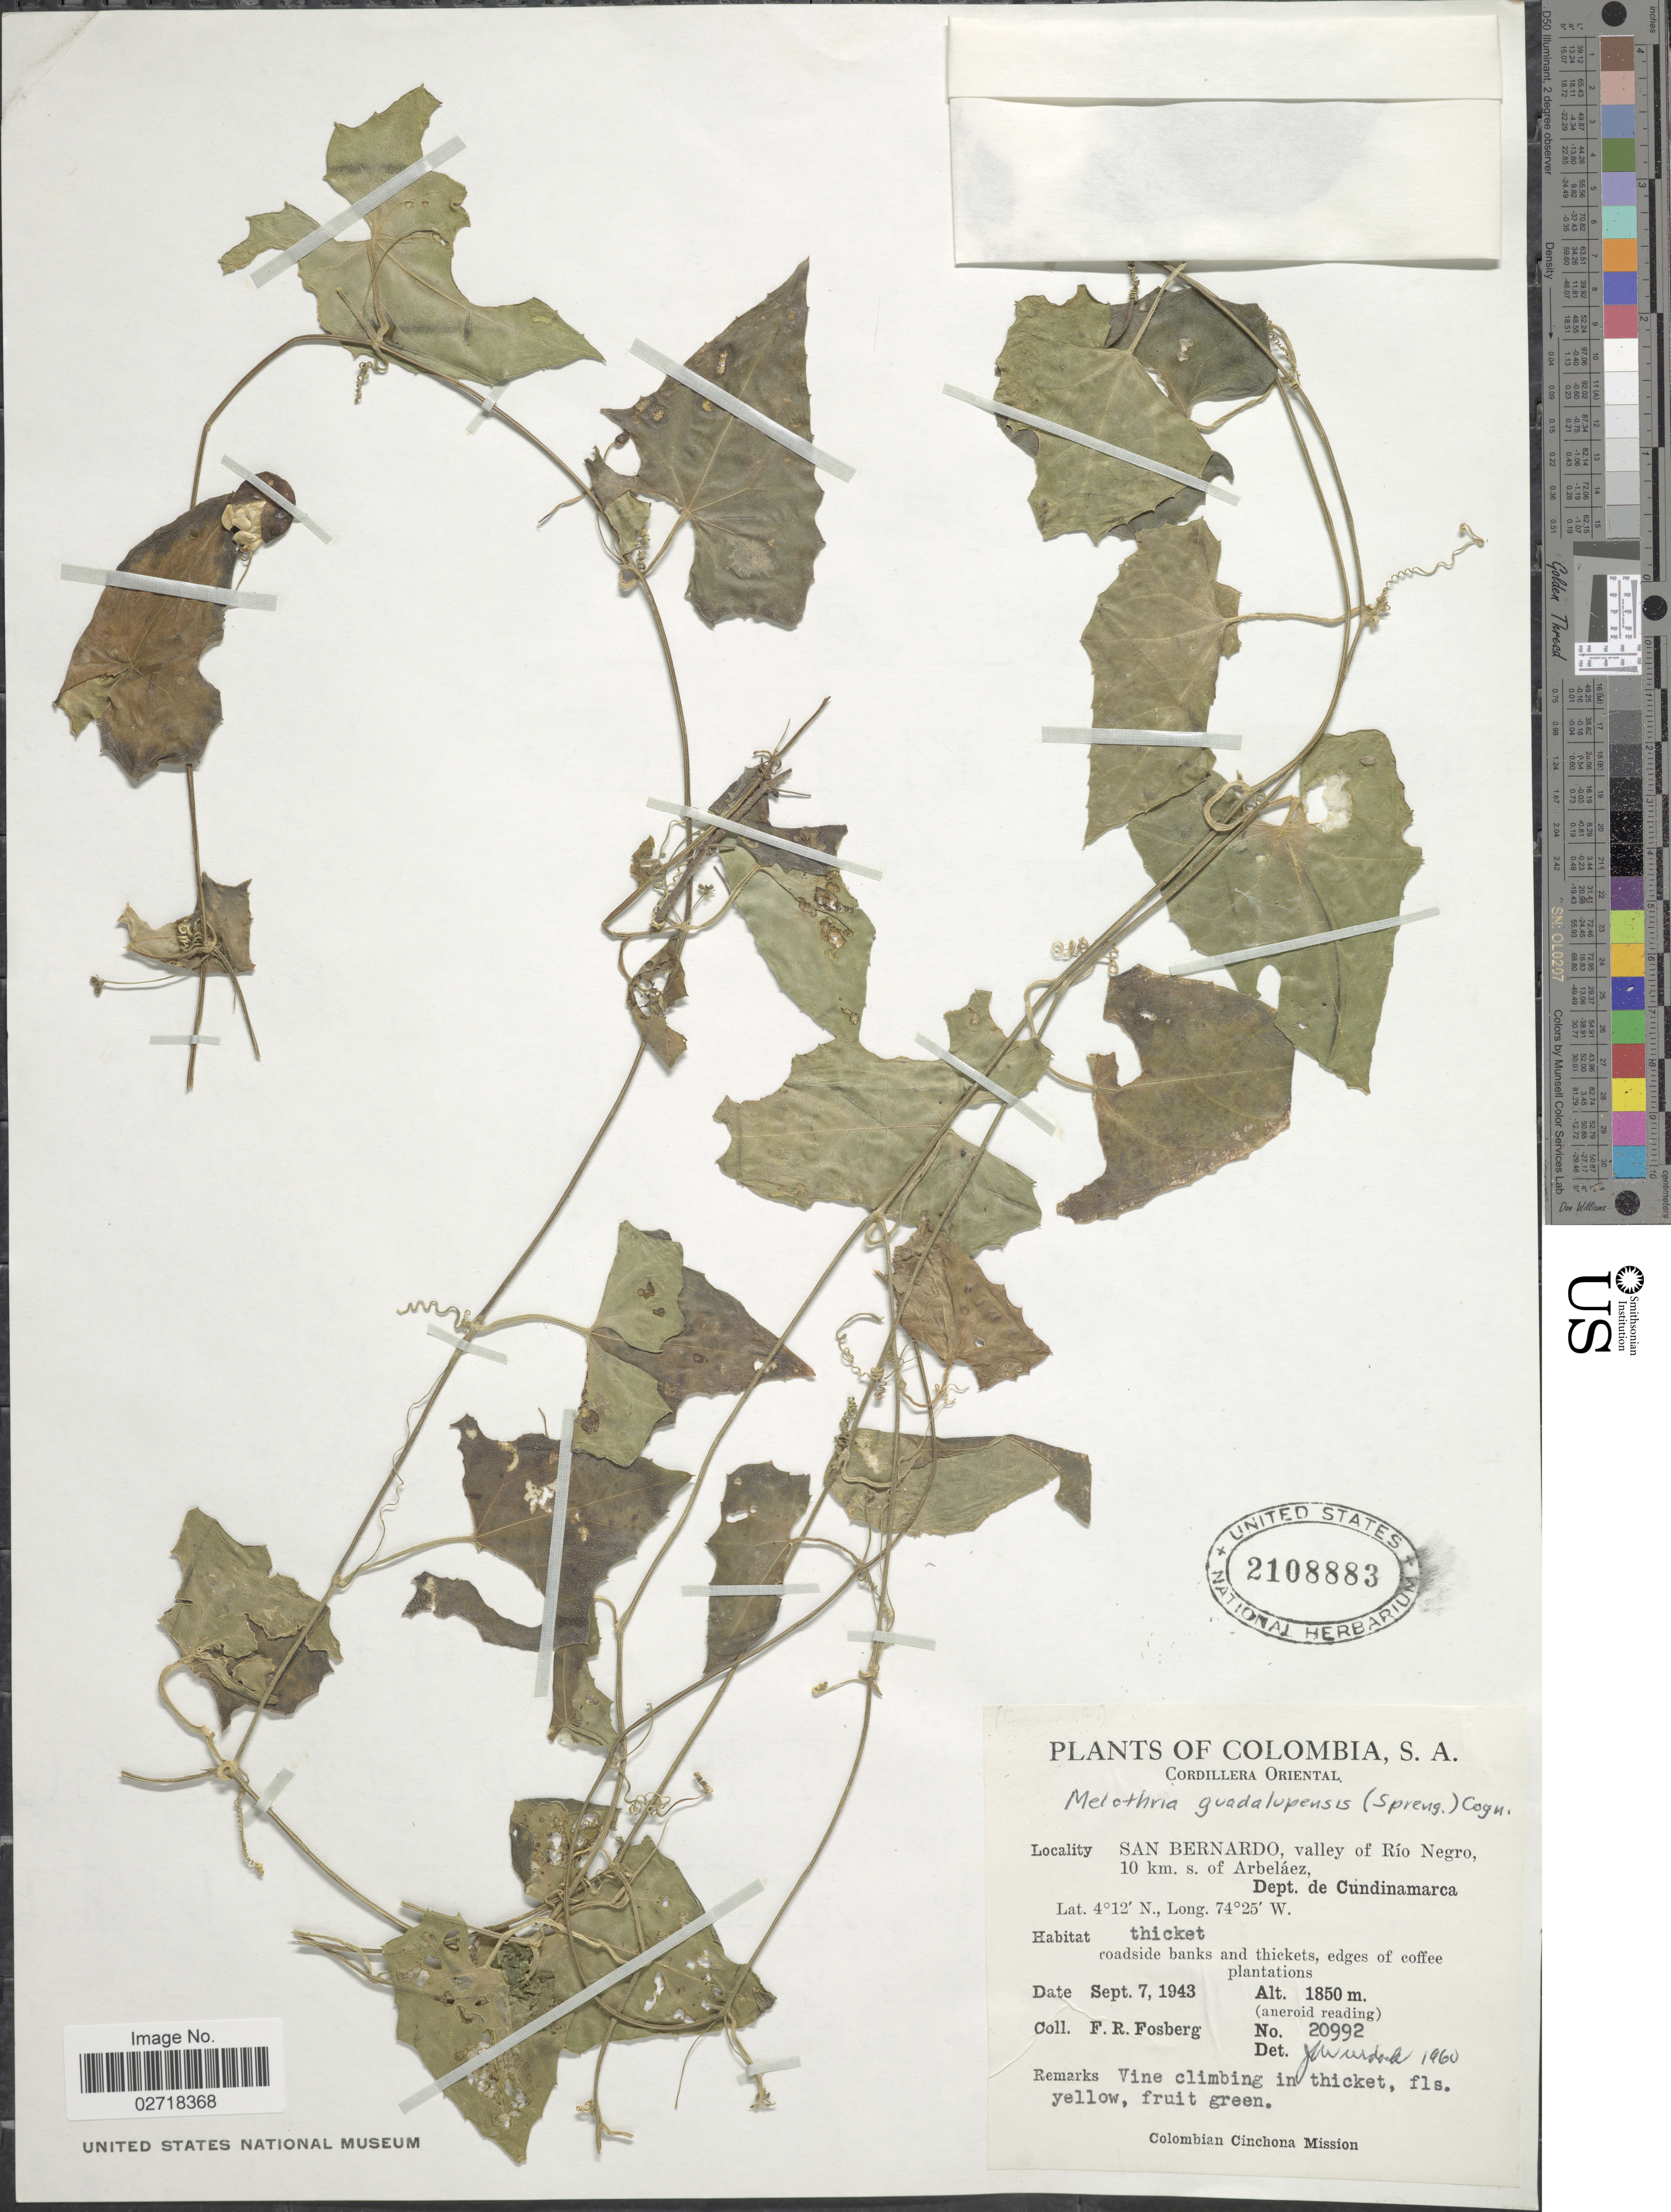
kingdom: Plantae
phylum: Tracheophyta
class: Magnoliopsida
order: Cucurbitales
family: Cucurbitaceae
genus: Melothria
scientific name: Melothria pendula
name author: L.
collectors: F. R. Fosberg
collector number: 20992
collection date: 1943-09-07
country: Colombia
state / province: Cundinamarca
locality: S.A. Cordillera Oriental. San Bernardo, valley of Rio Ngro, 10 km s. of Arbelaez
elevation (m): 1850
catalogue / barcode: US 2108883